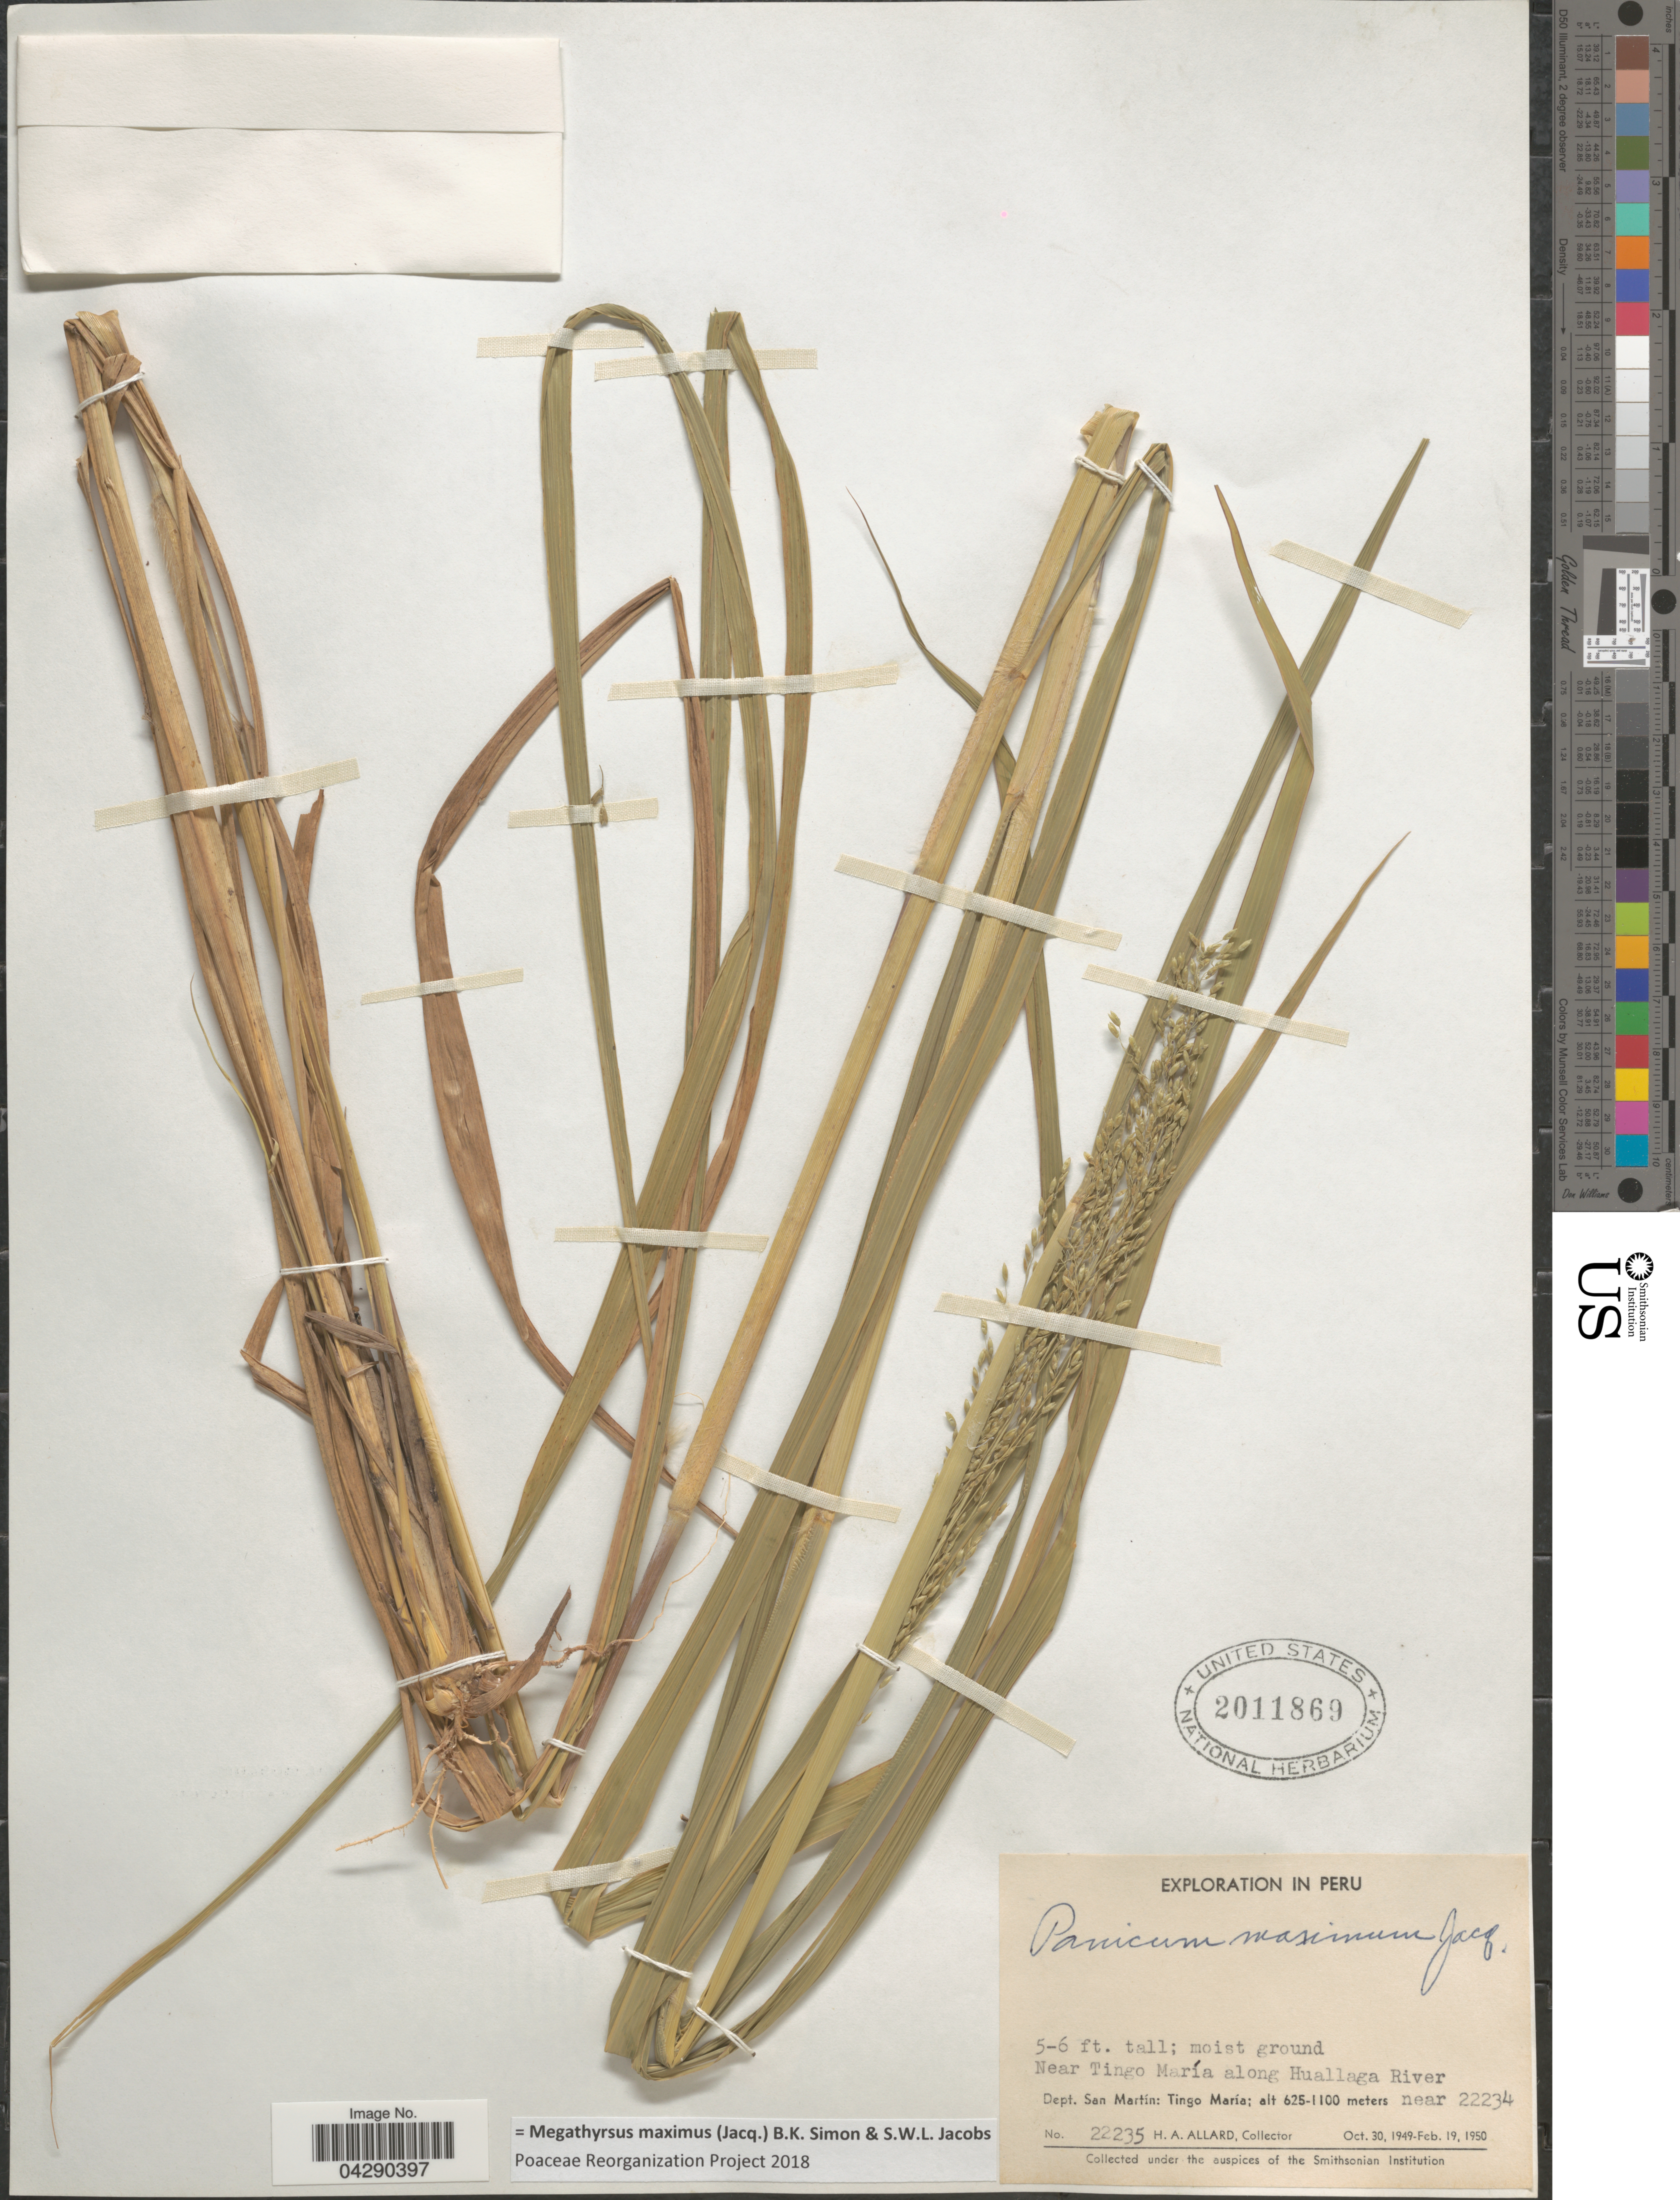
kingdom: Plantae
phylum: Tracheophyta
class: Liliopsida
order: Poales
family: Poaceae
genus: Megathyrsus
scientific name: Megathyrsus maximus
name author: (Jacq.) B.K. Simon & S.W.L. Jacobs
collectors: H. A. Allard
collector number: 22235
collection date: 1949-10-30/1950-02-19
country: Peru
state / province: San Martín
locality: Near Tingo María along Huallaga River. Dept. San Martín: Tingo María near 22234.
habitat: moist ground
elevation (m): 625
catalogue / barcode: US 2011869